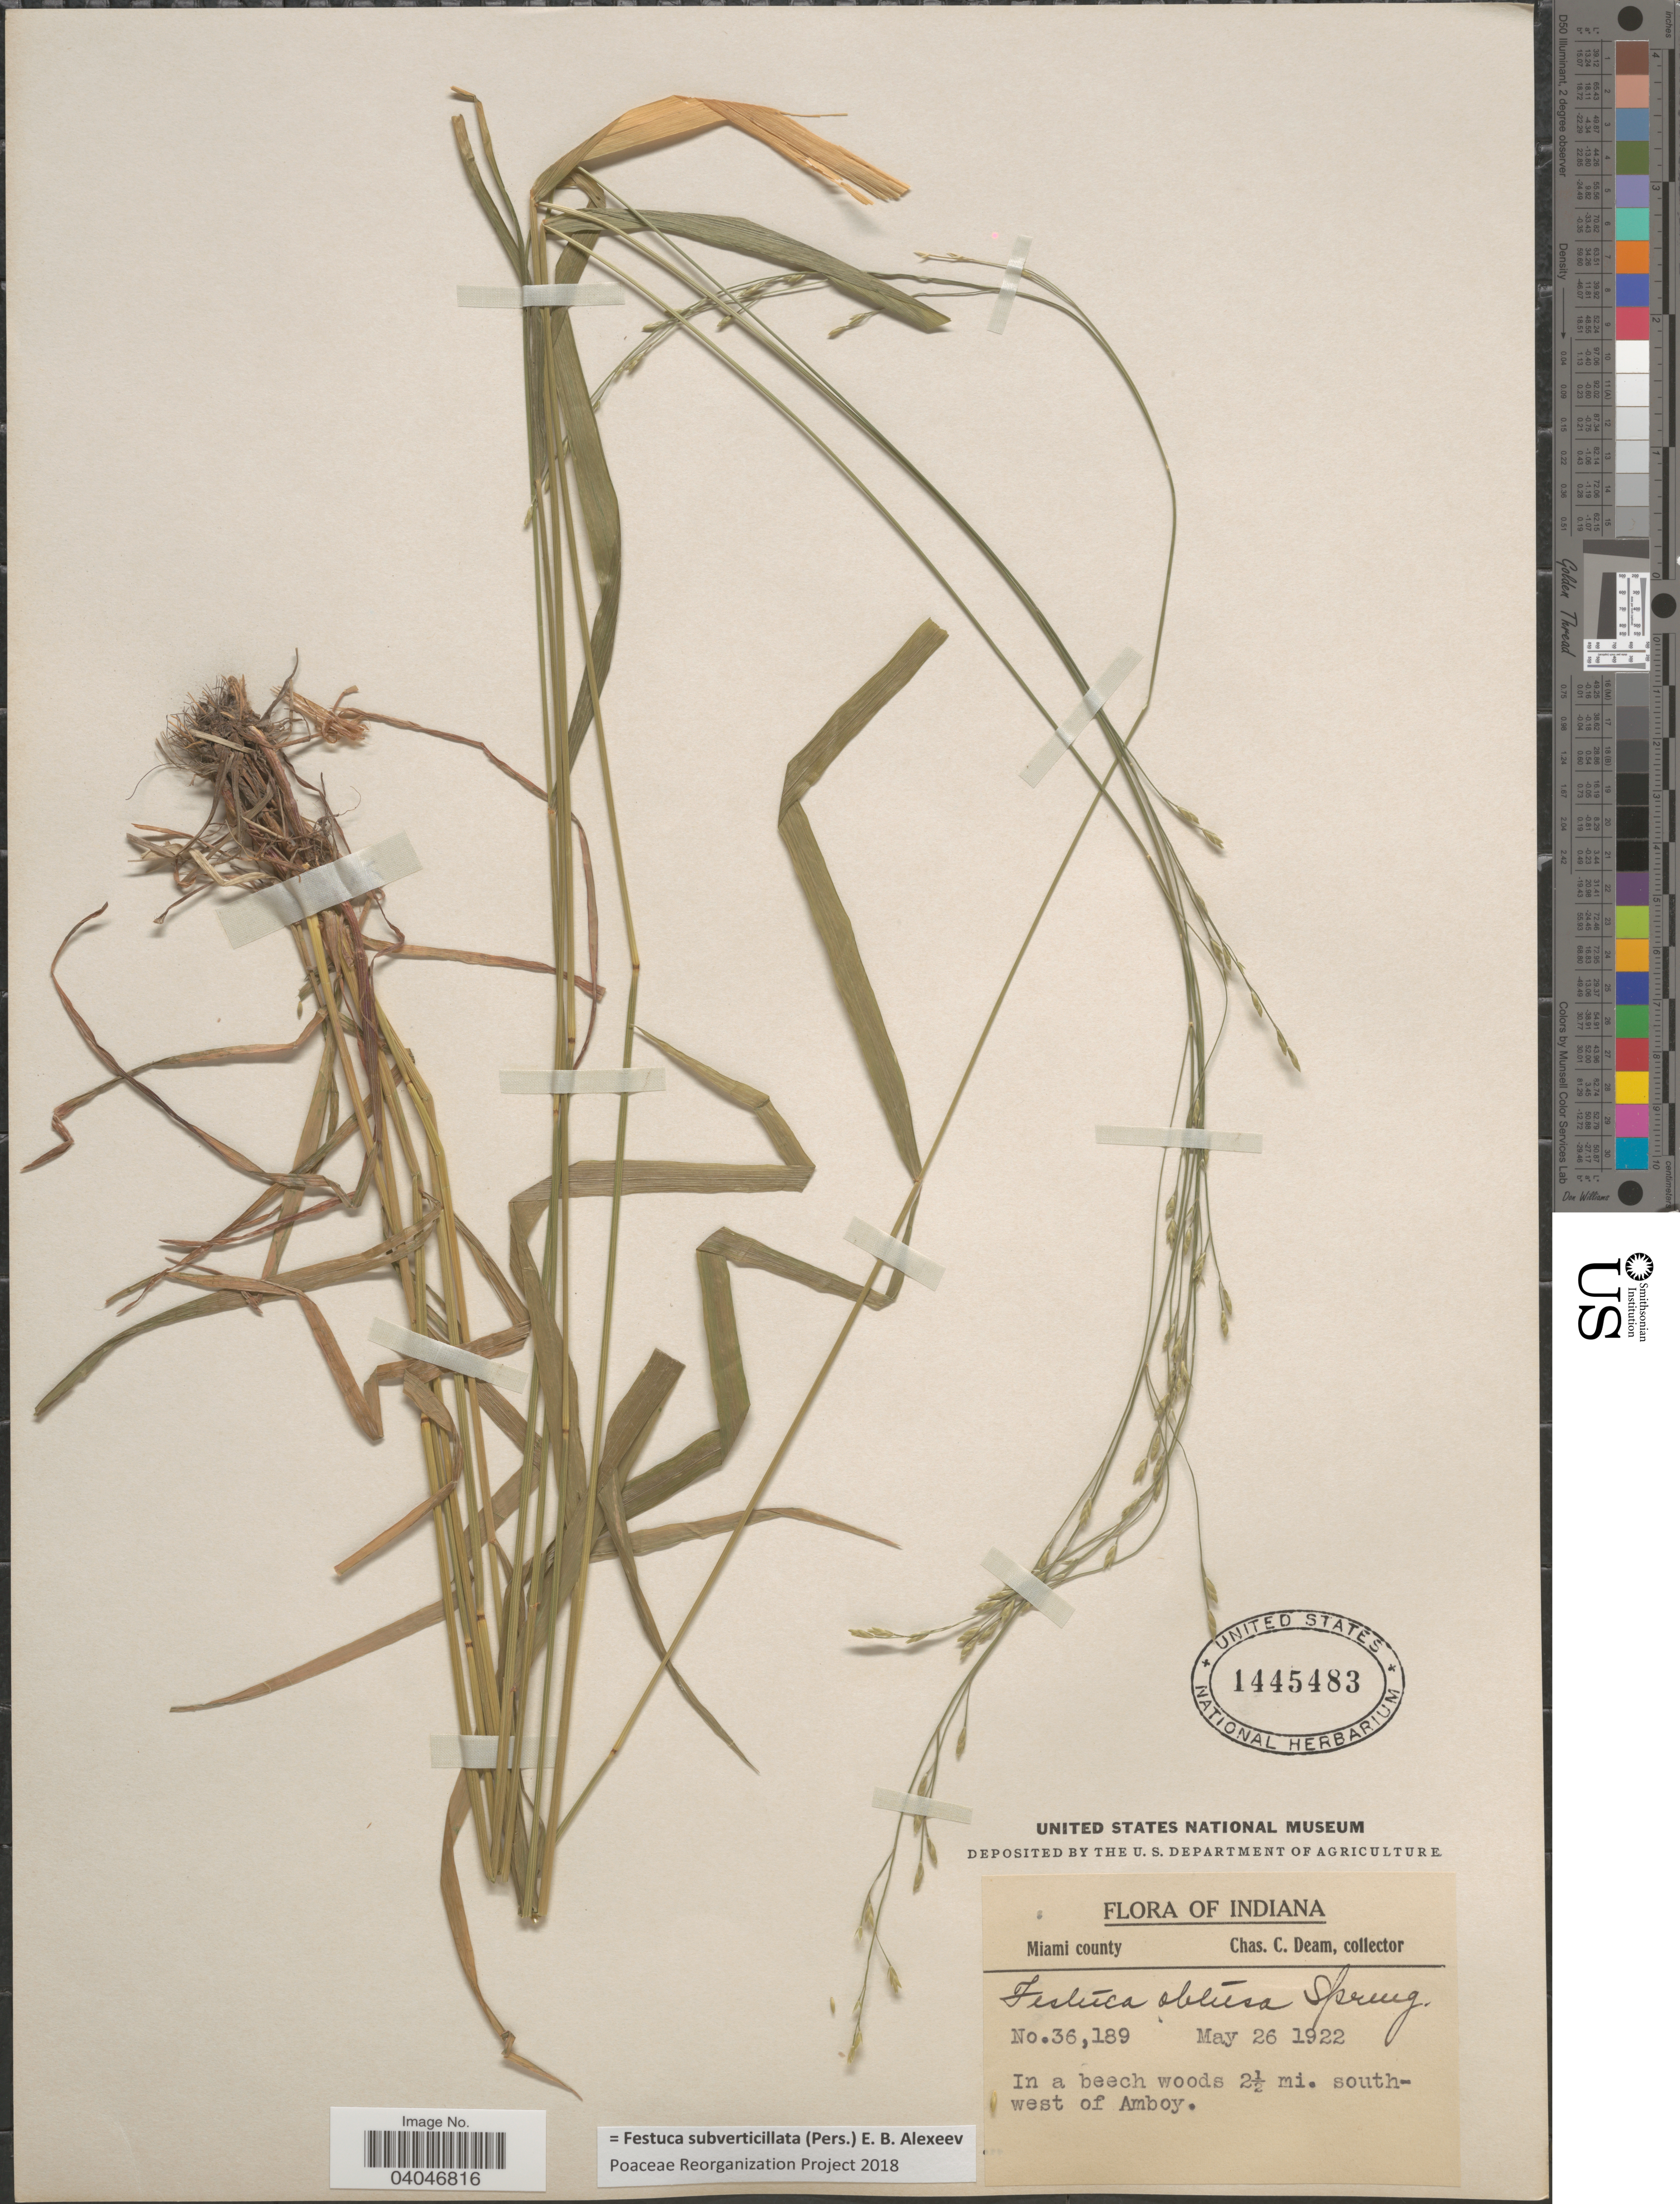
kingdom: Plantae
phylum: Tracheophyta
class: Liliopsida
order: Poales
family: Poaceae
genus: Festuca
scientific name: Festuca subverticillata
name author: (Pers.) E.B. Alexeev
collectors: C. C. Deam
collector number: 36189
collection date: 1922-05-26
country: United States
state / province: Indiana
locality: In a beech woods 2½ mi. south-west of Amboy.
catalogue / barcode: US 1445483